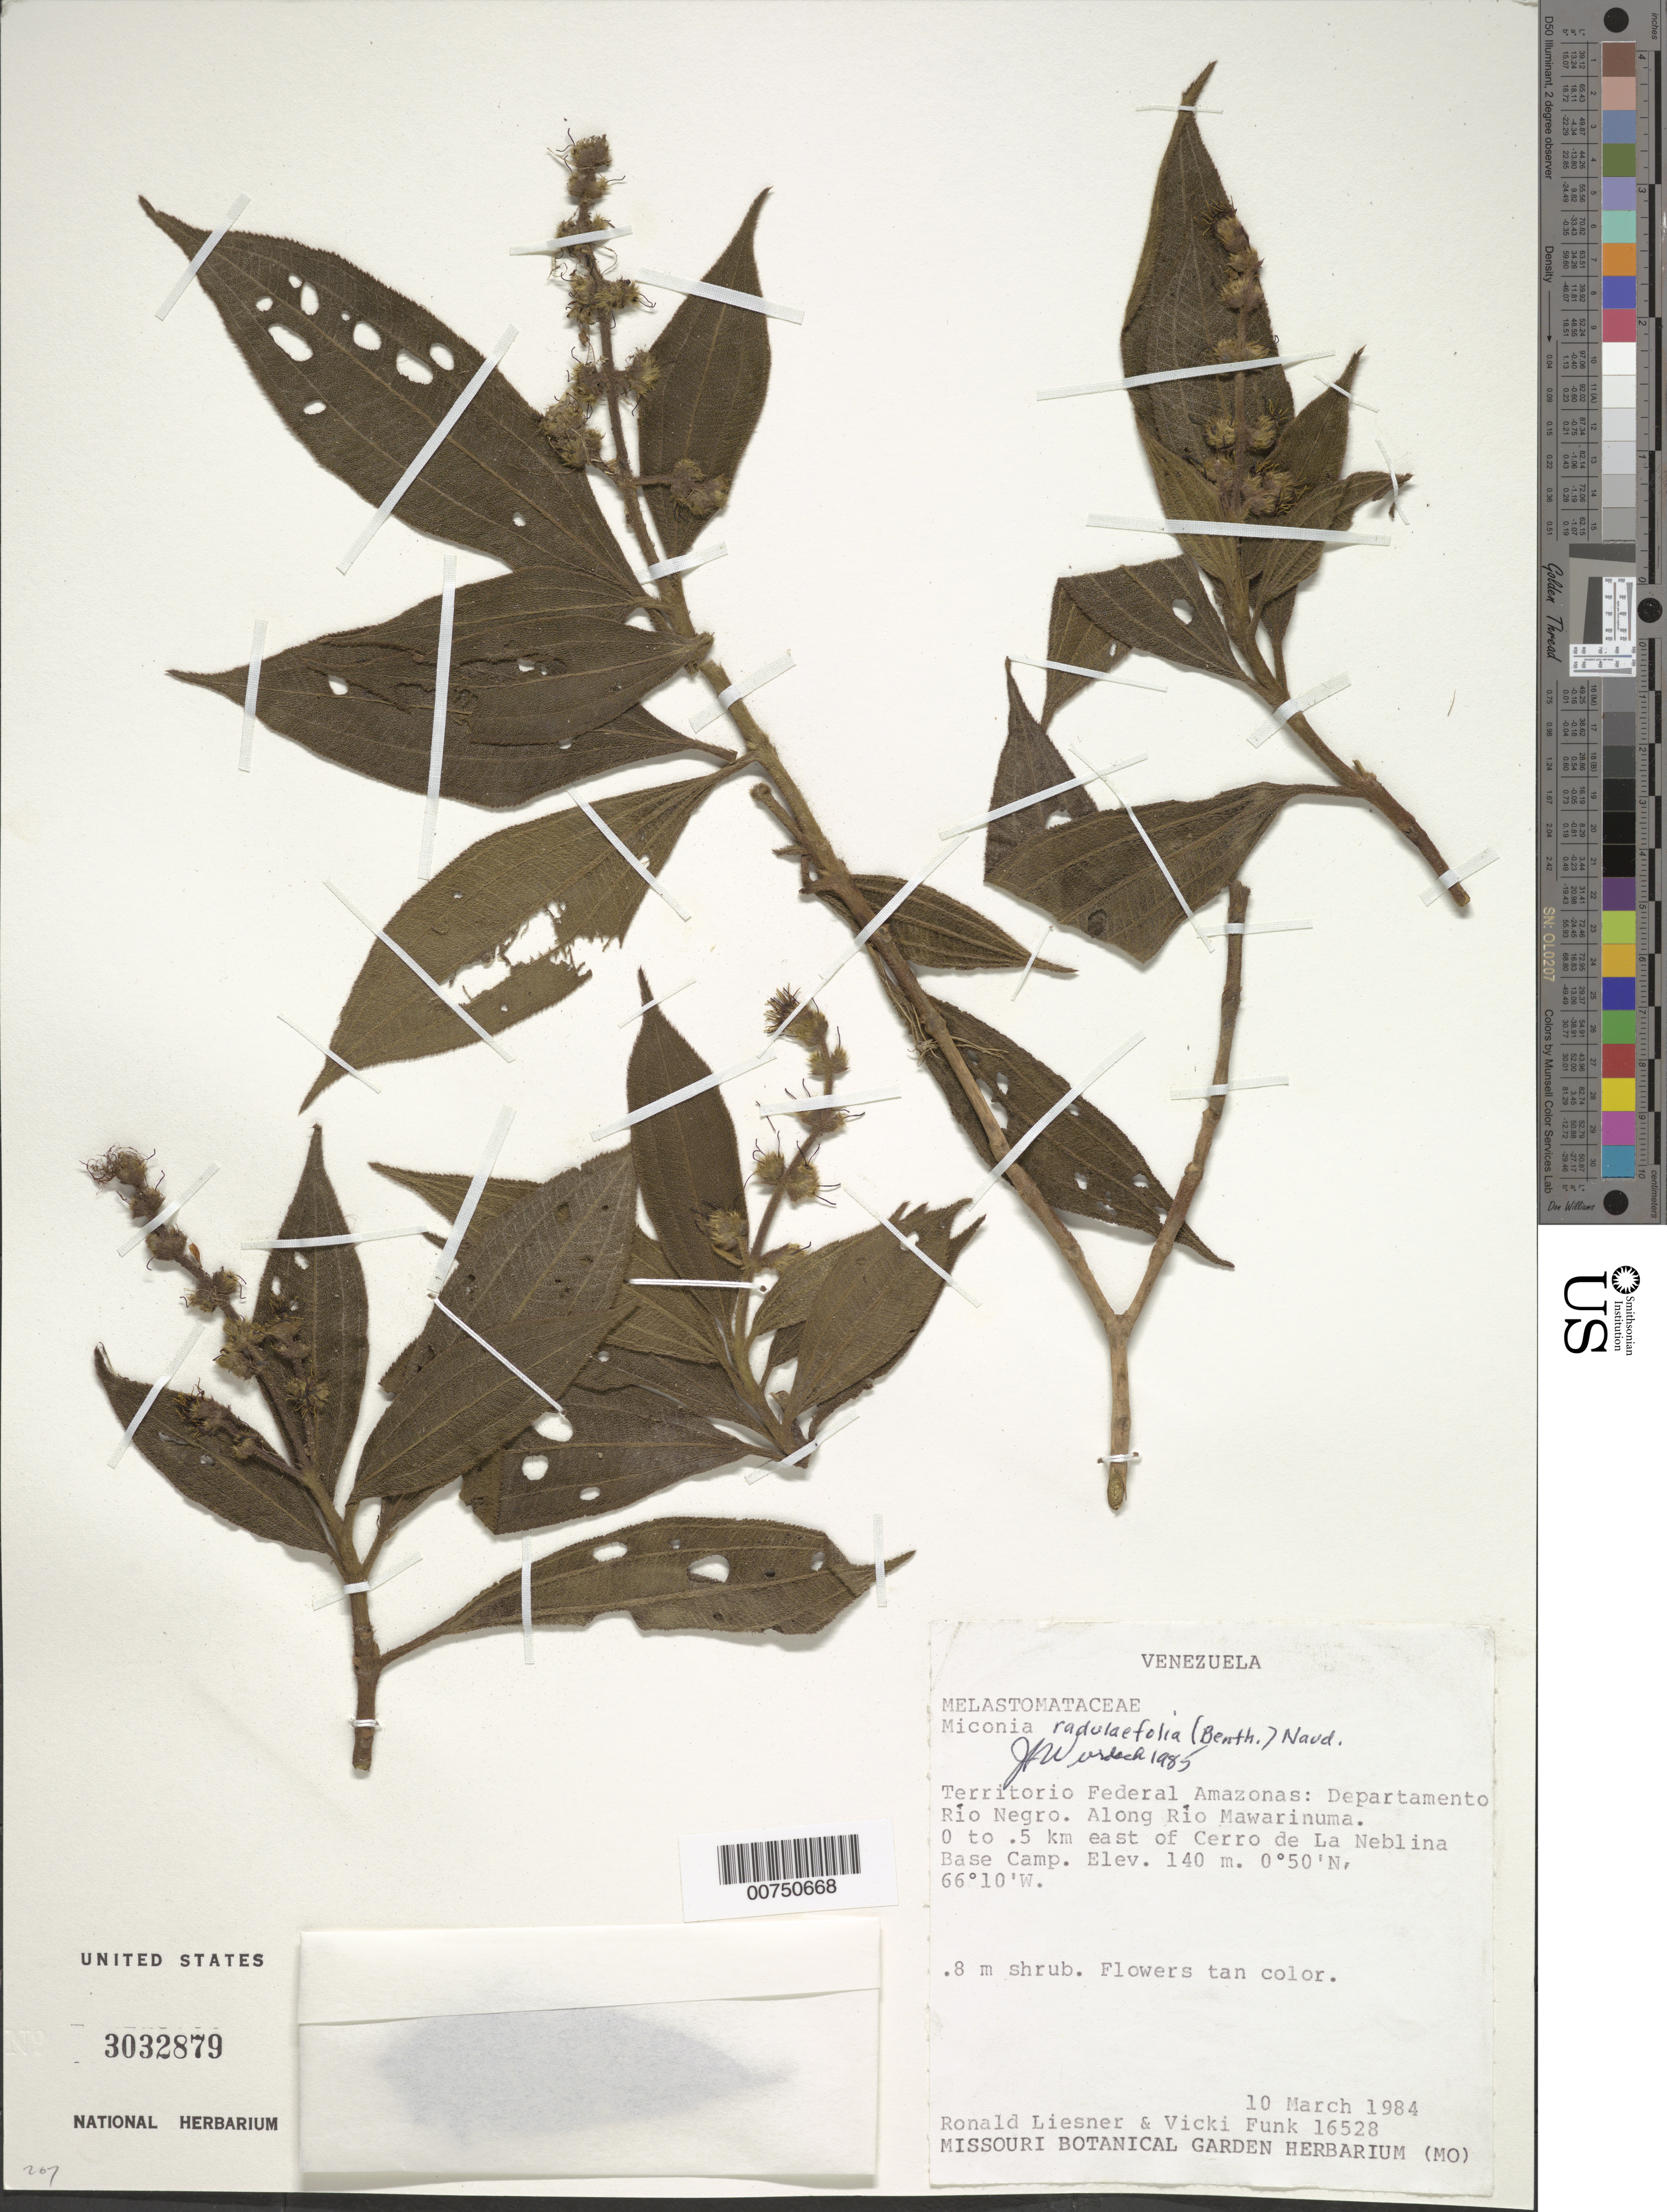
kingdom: Plantae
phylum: Tracheophyta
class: Magnoliopsida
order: Myrtales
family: Melastomataceae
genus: Miconia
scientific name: Miconia radulifolia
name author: (Benth.) Naudin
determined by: Wurdack, John J., (US), US (UNITED STATES)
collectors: R. L. Liesner & V. Funk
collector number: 16528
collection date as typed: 10-Mar-84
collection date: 1984-03-10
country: Venezuela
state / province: Amazonas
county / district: Río Negro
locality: Río Mawarinuma, 0 to 0.5 km east of Cerro de La Neblina Base Camp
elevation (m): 140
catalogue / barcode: US 3032879